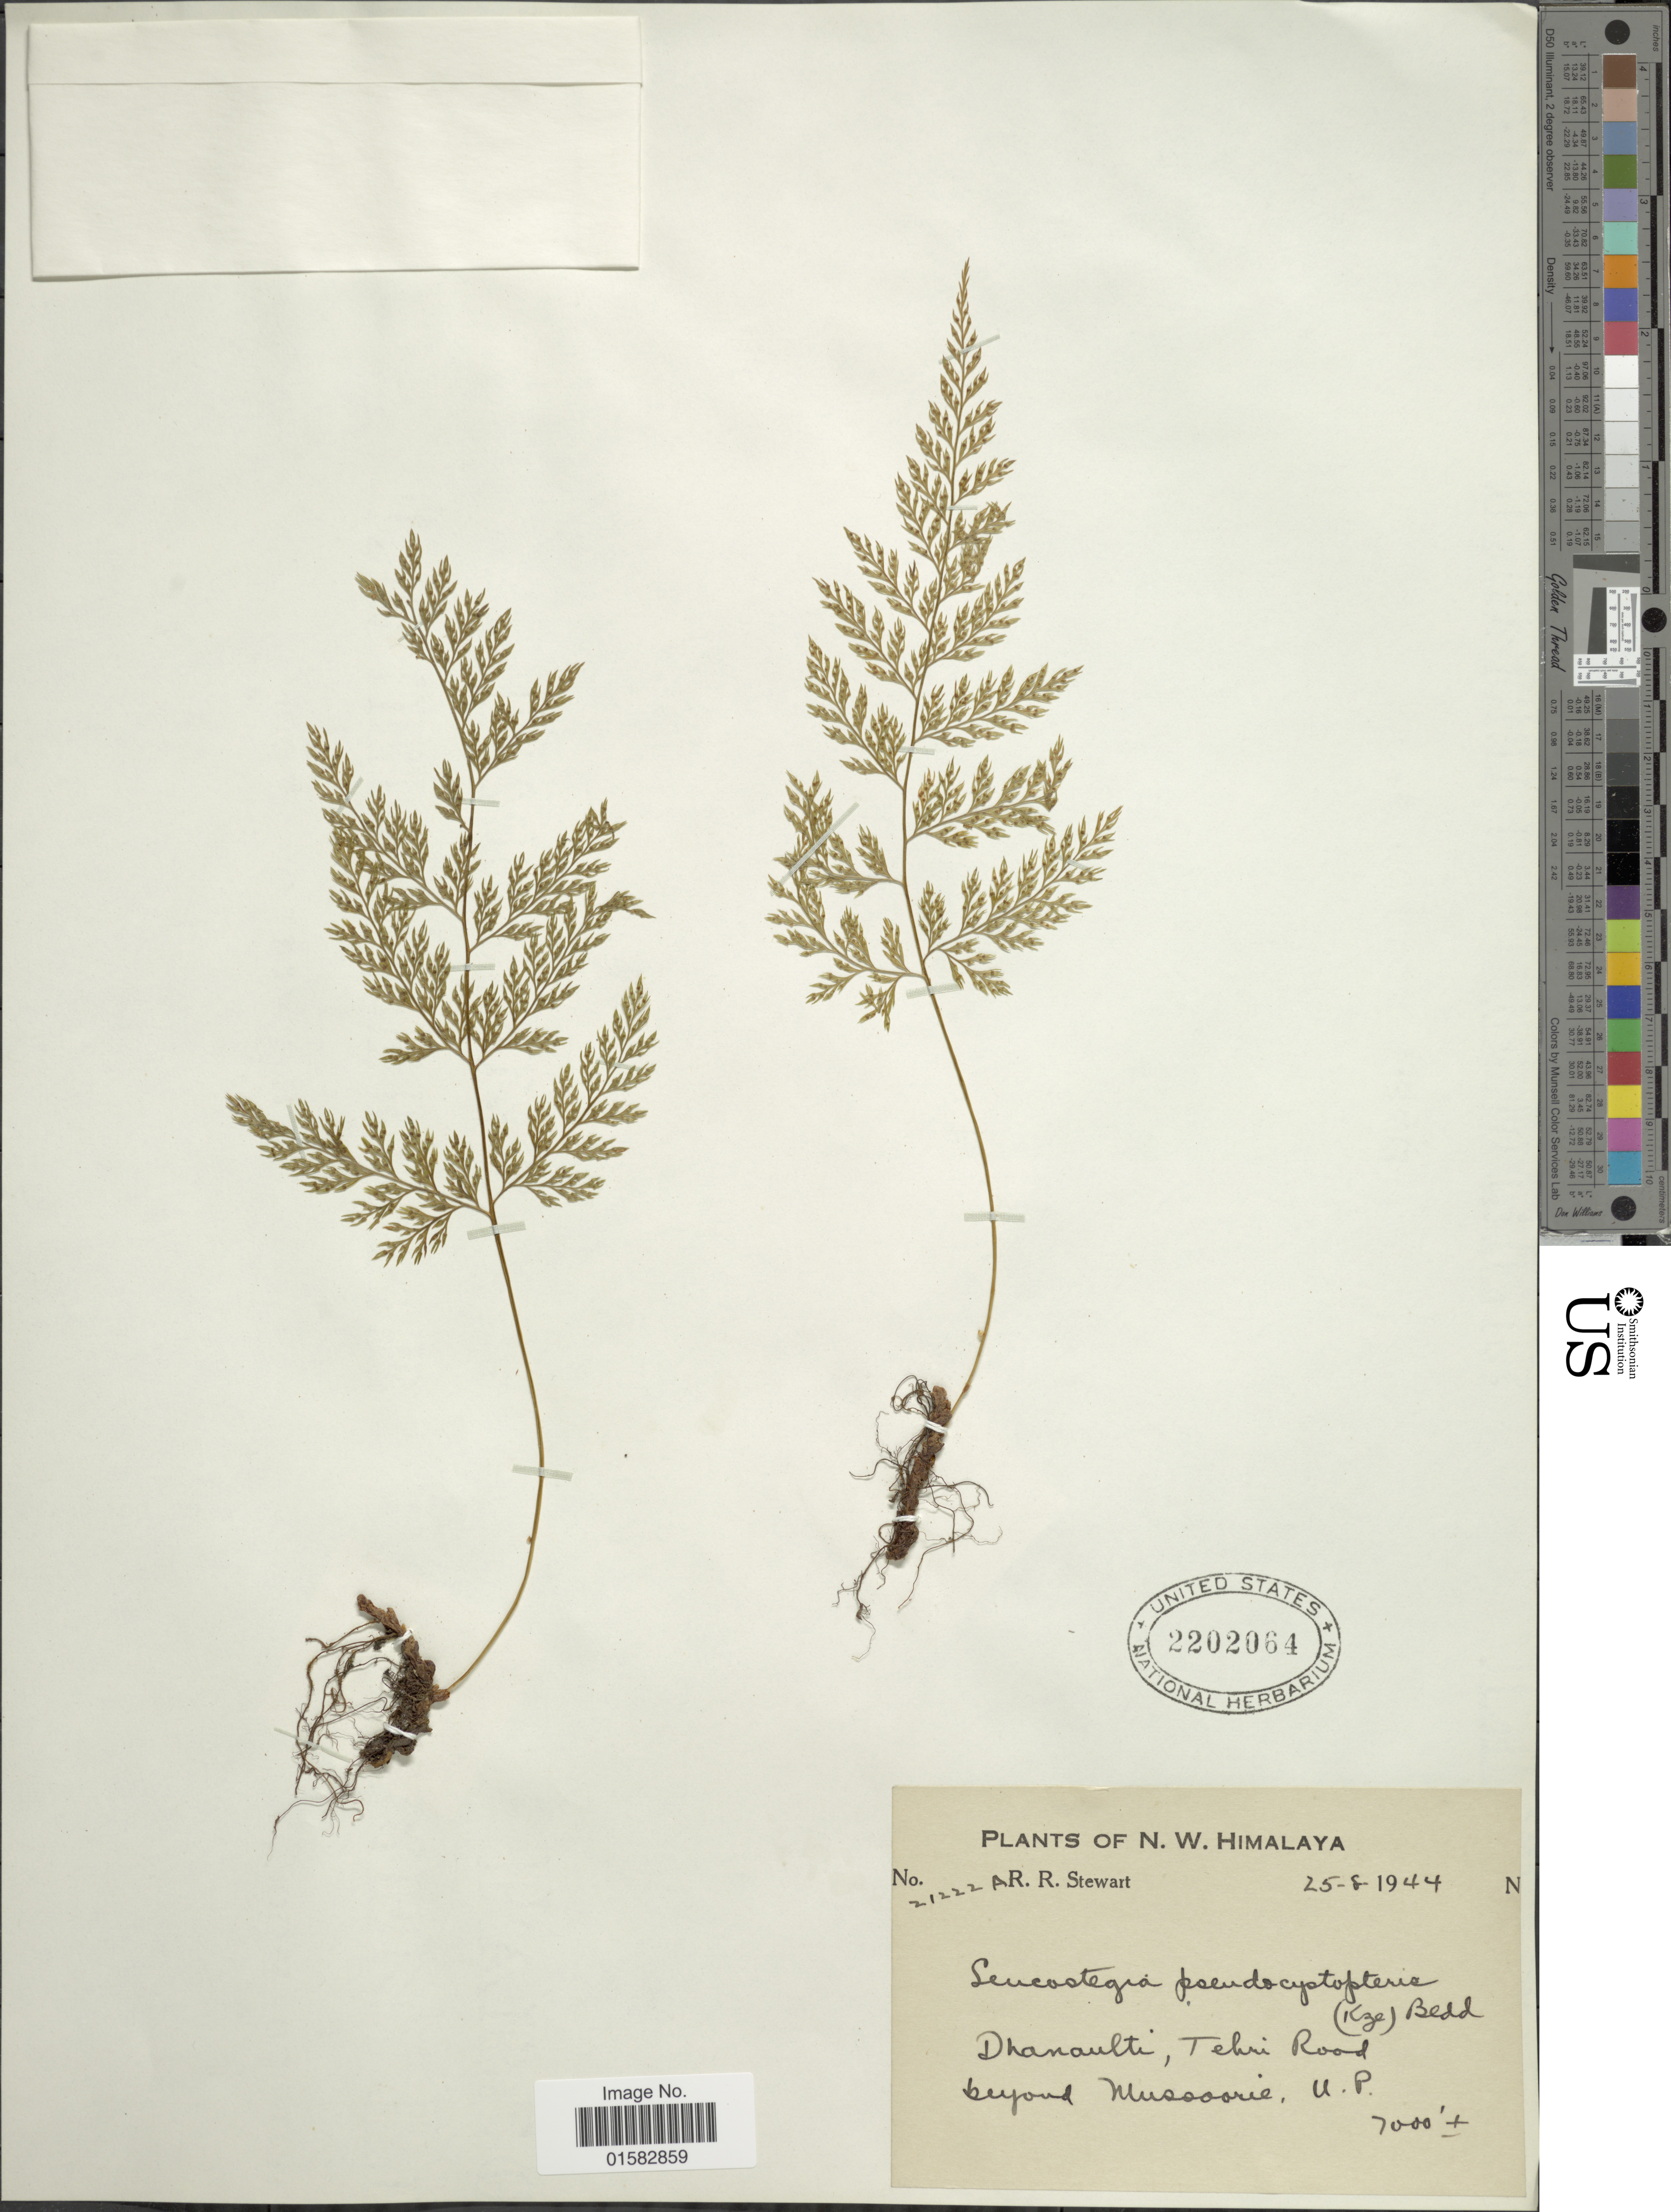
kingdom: Plantae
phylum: Tracheophyta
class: Polypodiopsida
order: Polypodiales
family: Davalliaceae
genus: Davallia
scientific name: Davallia pulchra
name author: D. Don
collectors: R. R. Stewart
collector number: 21222A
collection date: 1944-08-25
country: India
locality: N.W. Himalayan, Dhanaulti, Tehri Road, beyond Mussoorie, U.P.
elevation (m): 2134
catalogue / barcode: US 2202064